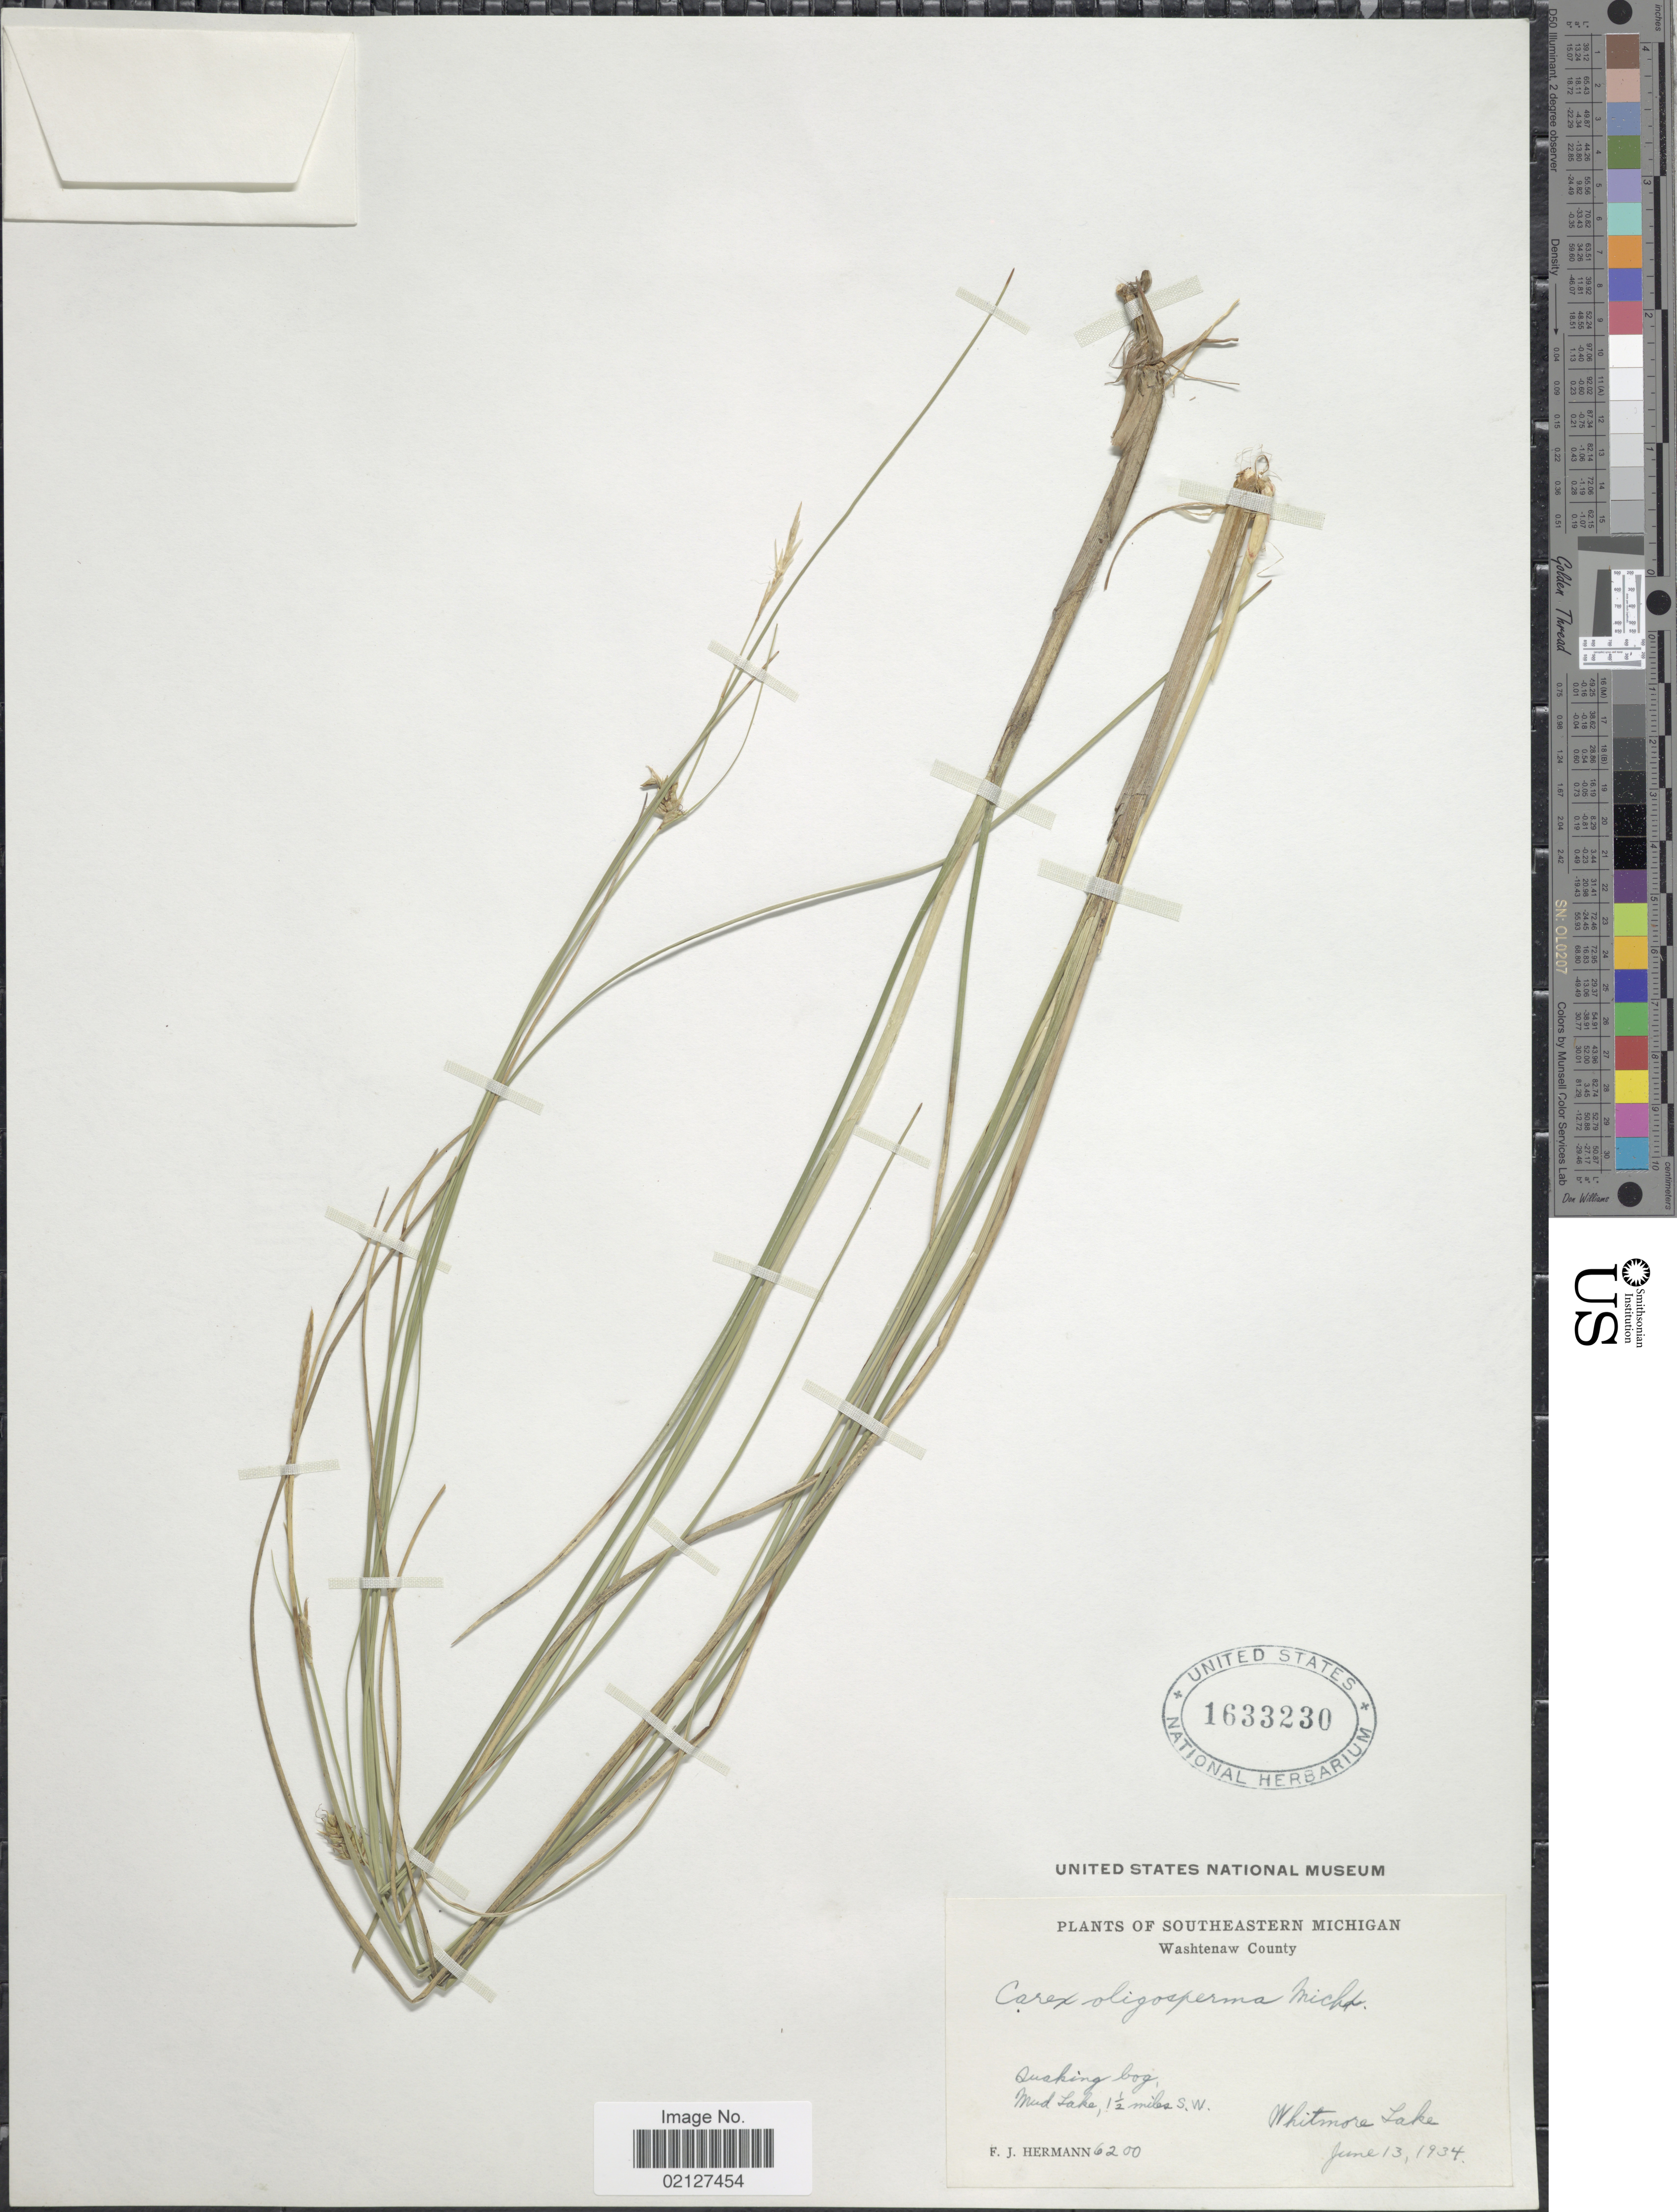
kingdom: Plantae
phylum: Tracheophyta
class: Liliopsida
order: Poales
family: Cyperaceae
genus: Carex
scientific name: Carex oligosperma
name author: Michx.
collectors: F. J. Hermann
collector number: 6200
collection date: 1934-06-13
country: United States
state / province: Michigan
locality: Southeastern Michigan, Washtenaw County, Quaking bug, Mud Lake, 1 1/2 miles S.W. Whitmore Lake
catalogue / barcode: US 1633230